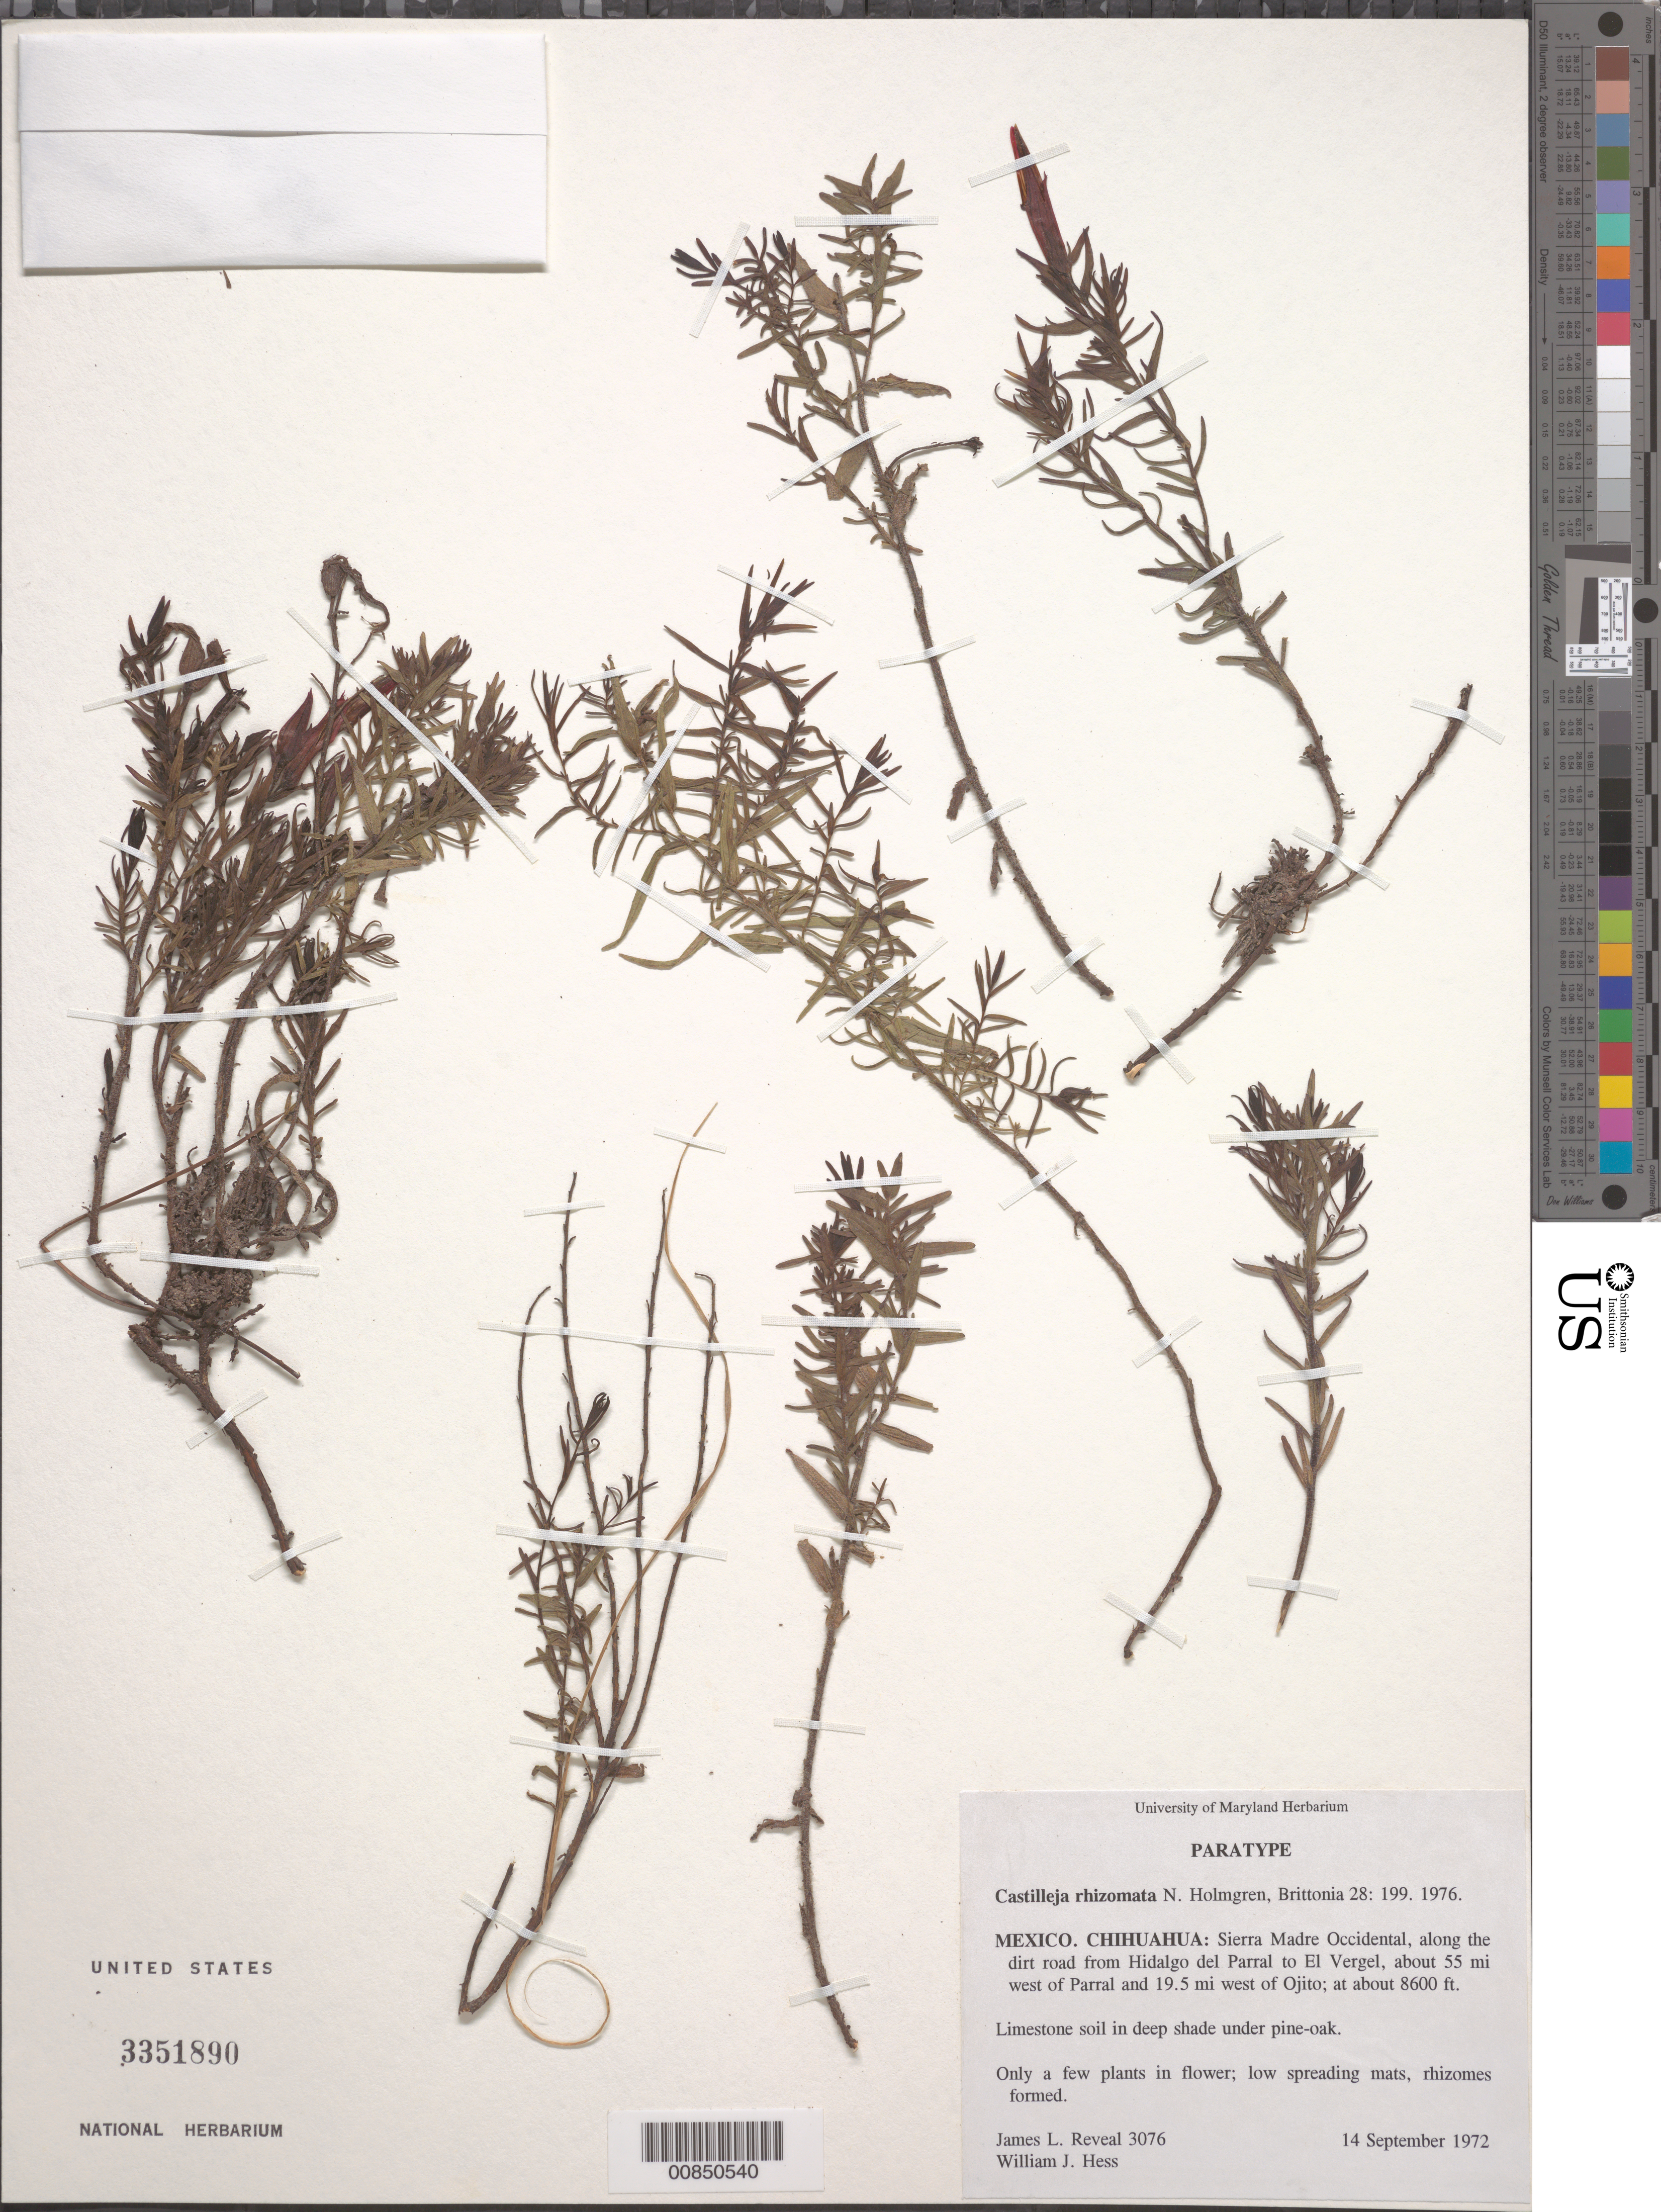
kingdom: Plantae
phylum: Tracheophyta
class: Magnoliopsida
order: Lamiales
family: Orobanchaceae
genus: Castilleja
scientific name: Castilleja rhizomata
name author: N.H. Holmgren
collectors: J. L. Reveal & J. Hess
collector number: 3076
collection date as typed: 14 Sep 1972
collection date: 1972-09-14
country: Mexico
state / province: Chihuahua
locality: Sierra Madre Occidental, along the dirt road from Hidalgo del Parral to El Vergel, about 55 mi west of Parral and 19.5 mi west of Ojito.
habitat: Limestone soil in deep shade under pine-oak.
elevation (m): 2621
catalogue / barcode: US 3351890